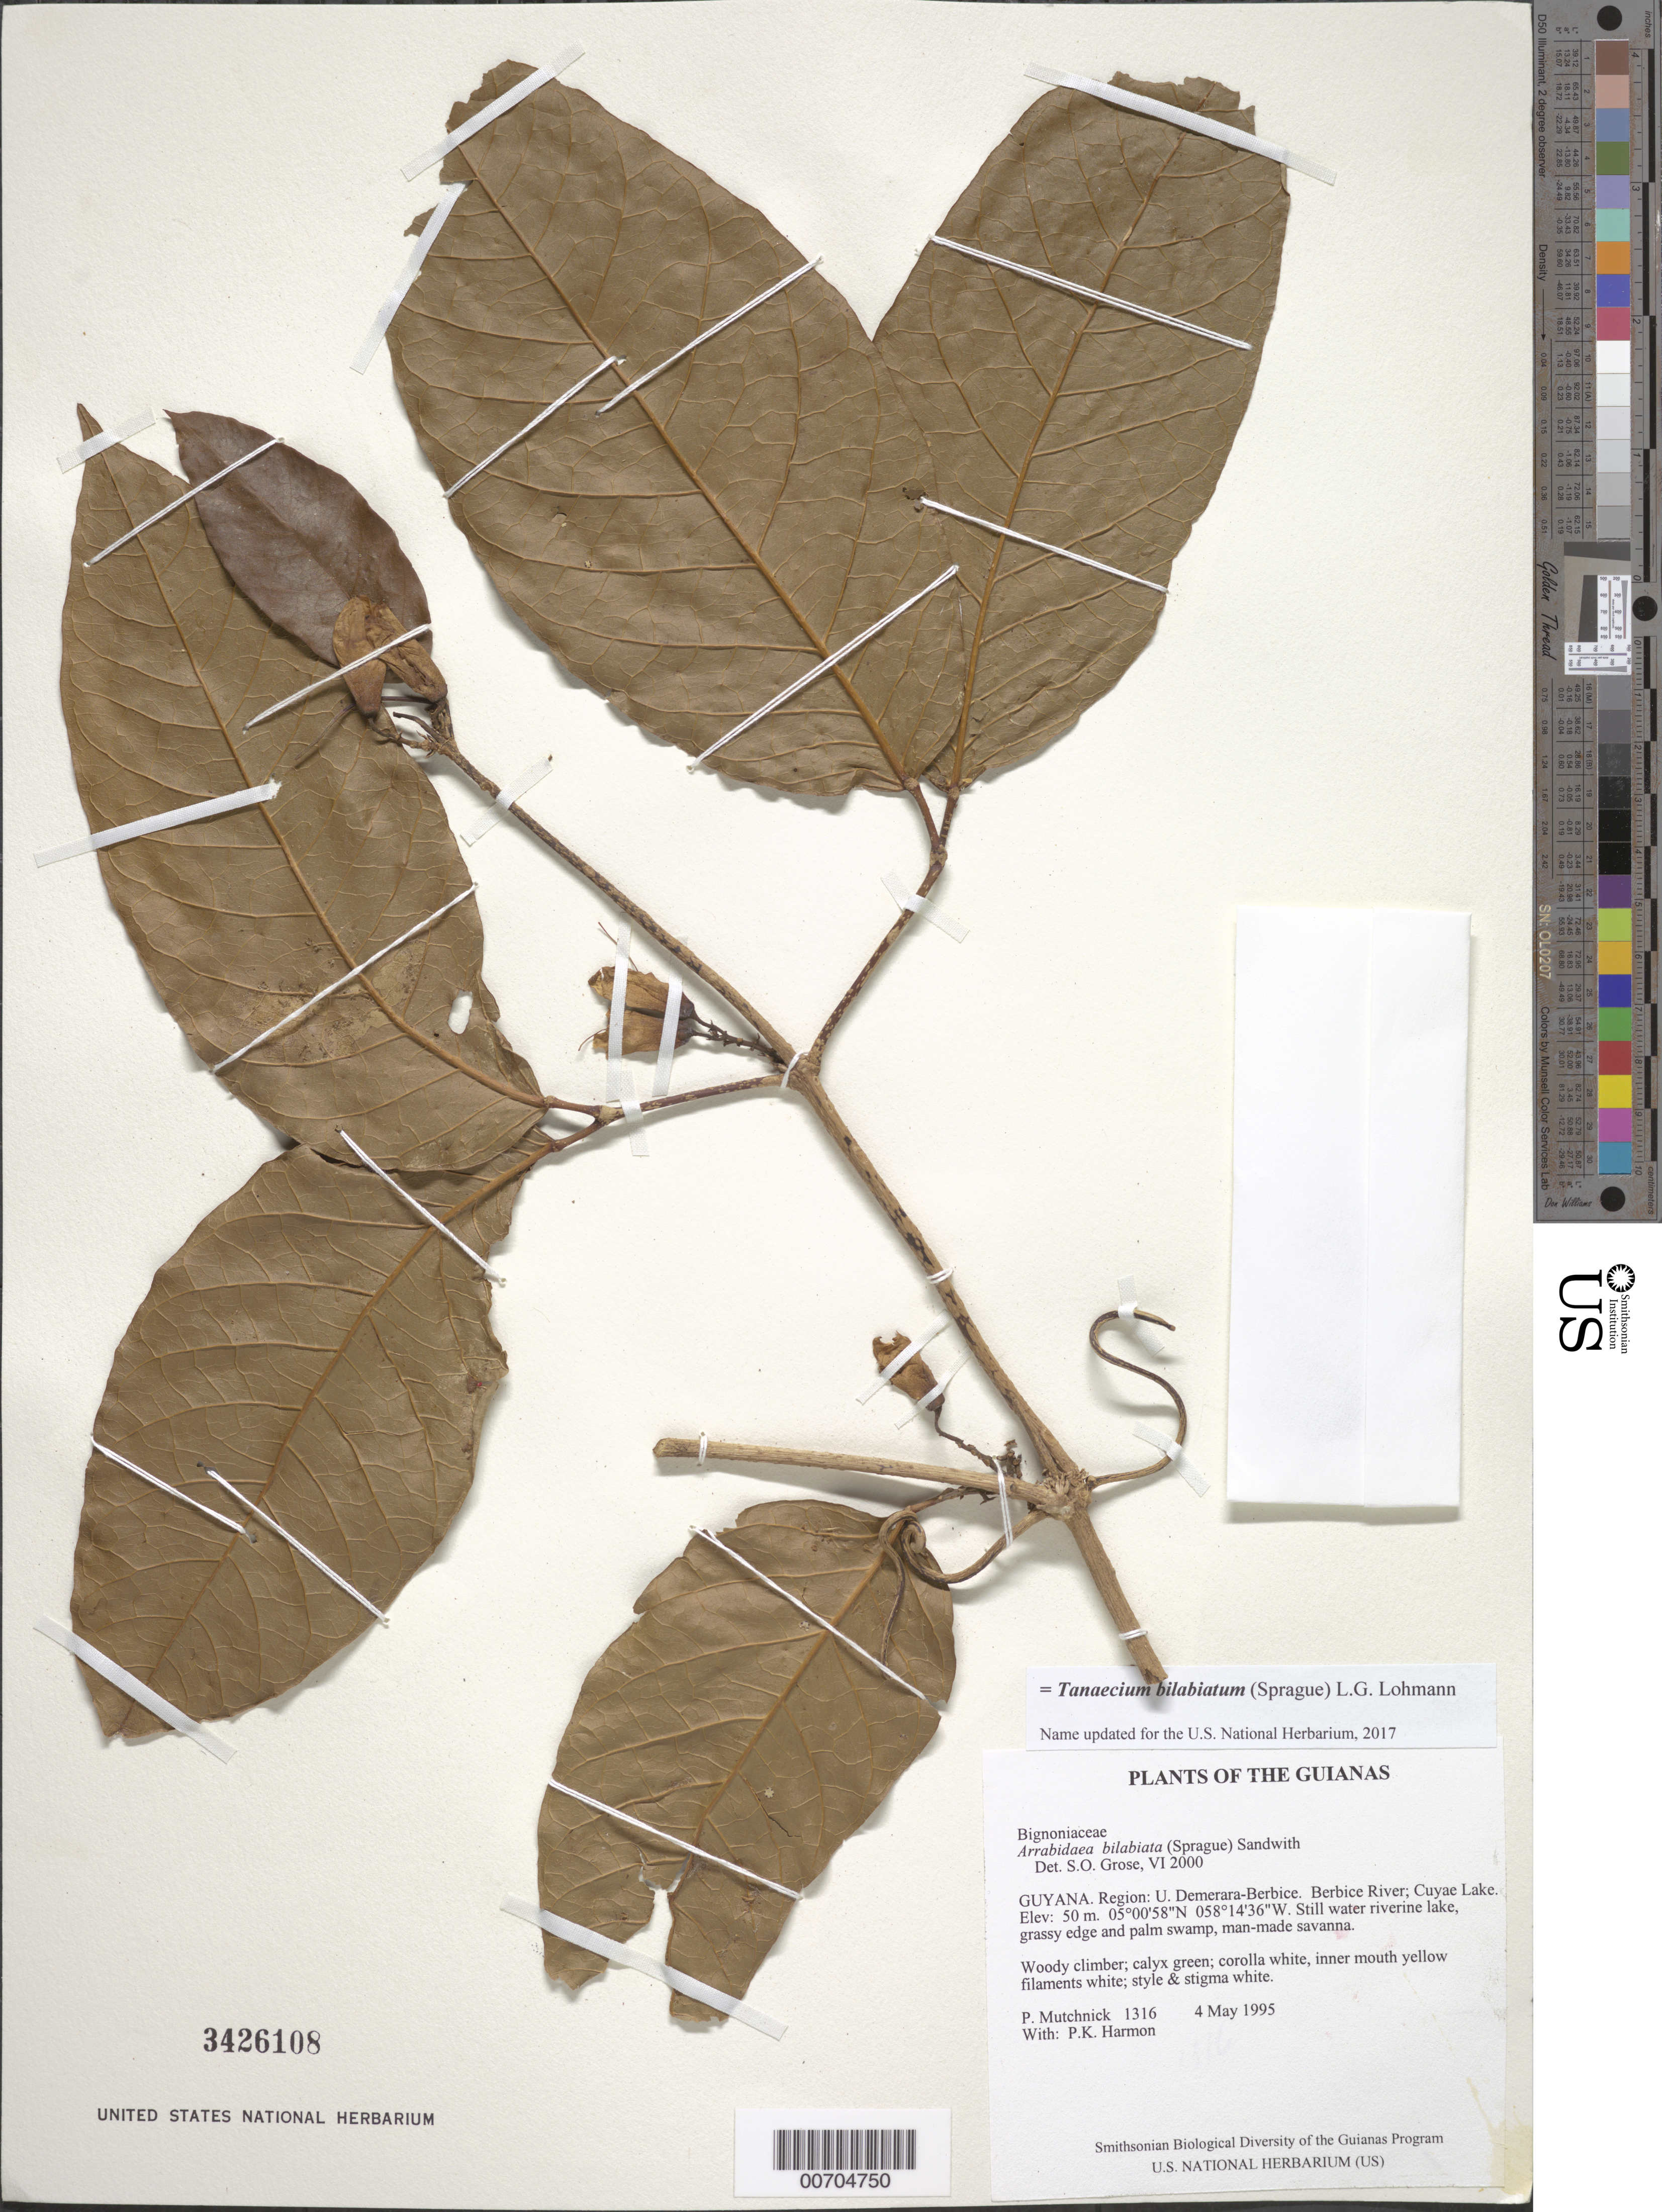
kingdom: Plantae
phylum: Tracheophyta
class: Magnoliopsida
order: Lamiales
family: Bignoniaceae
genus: Tanaecium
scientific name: Tanaecium bilabiatum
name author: (Sprague) L.G. Lohmann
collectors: P. Mutchnick & P. Harmon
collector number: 1316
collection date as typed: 4 May 1995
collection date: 1995-05-04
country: Guyana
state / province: U. Demerara-Berbice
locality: Berbice River; Cuyae Lake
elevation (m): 50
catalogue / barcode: US 3426108